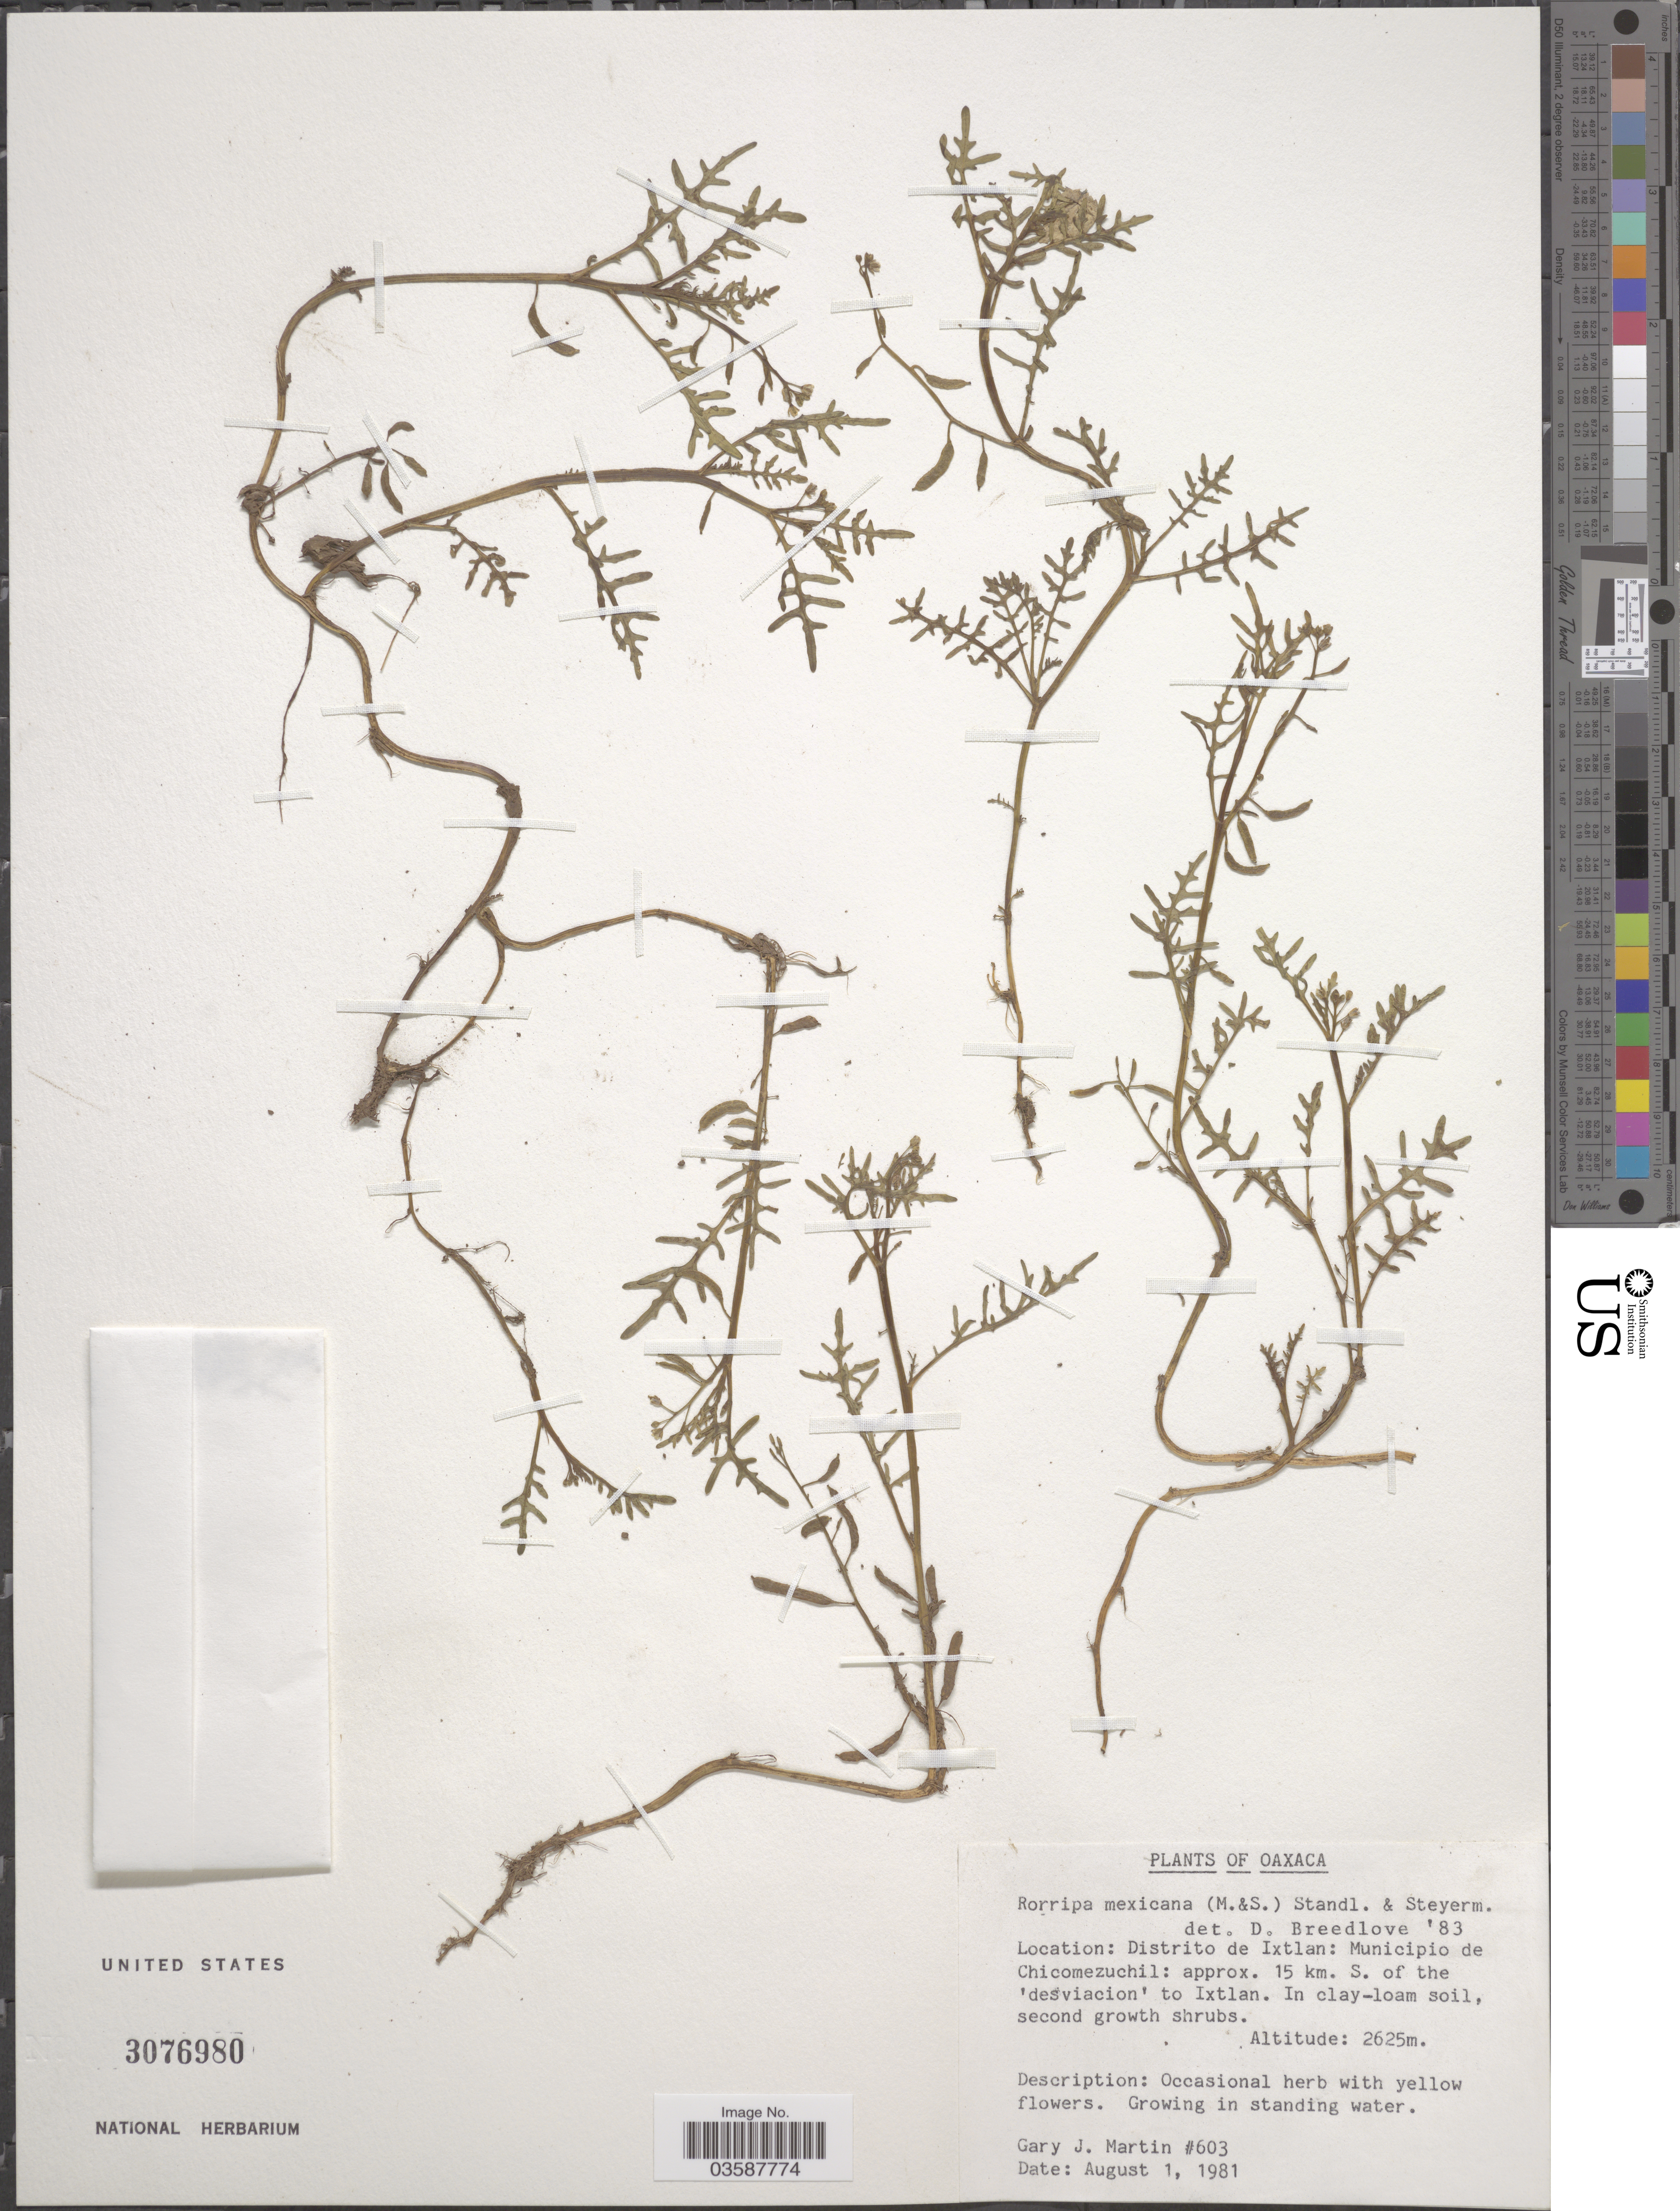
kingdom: Plantae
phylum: Tracheophyta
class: Magnoliopsida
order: Brassicales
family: Brassicaceae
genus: Rorippa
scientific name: Rorippa mexicana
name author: (Moc.) Standl. & Steyerm.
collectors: G. J. Martin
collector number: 603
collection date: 1981-08-01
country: Mexico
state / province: Oaxaca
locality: Distrito Ixtlan: Municipio de Chicomezuchil: approx. 15 km. S. of the 'desviacion' to Ixtlan.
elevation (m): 2625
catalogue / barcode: US 3076980